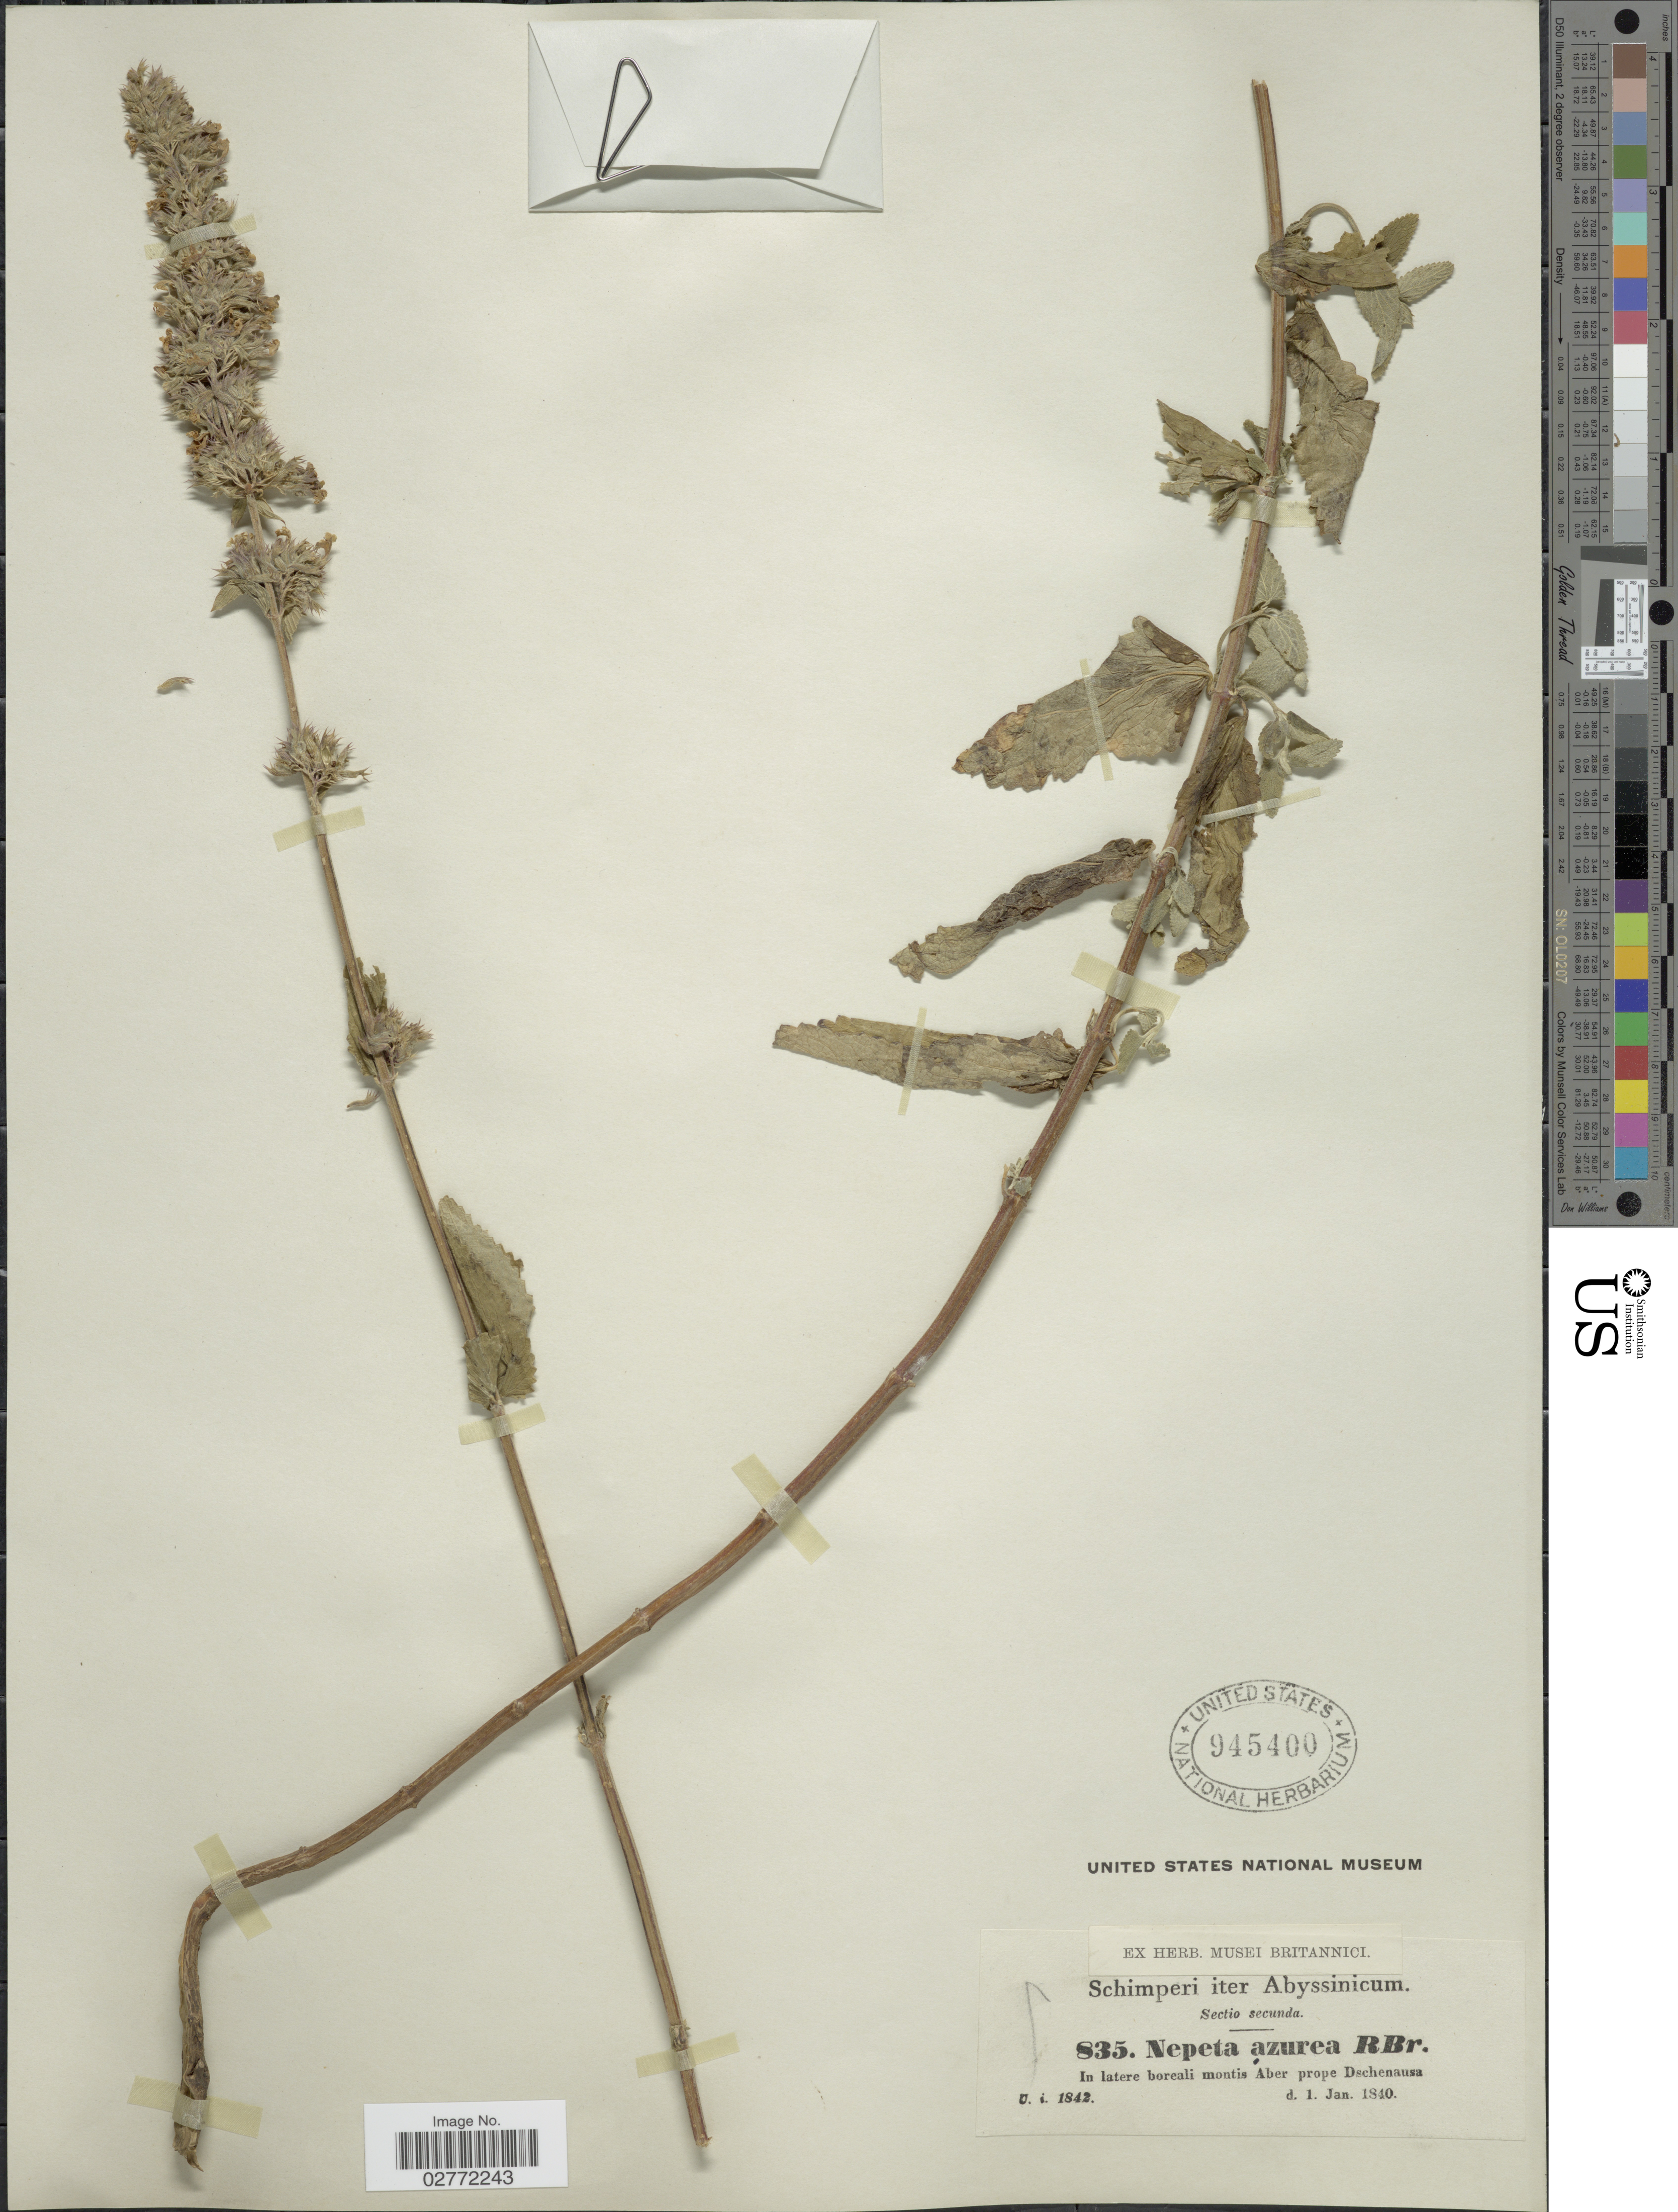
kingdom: Plantae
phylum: Tracheophyta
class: Magnoliopsida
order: Lamiales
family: Lamiaceae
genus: Nepeta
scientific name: Nepeta azurea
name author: R. Br. ex Benth.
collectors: -. Schimper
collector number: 835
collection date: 1840-01-01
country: Eritrea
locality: Abyssinicum. In latere boreali montis Aber prope Dschenausa.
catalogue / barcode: US 945400